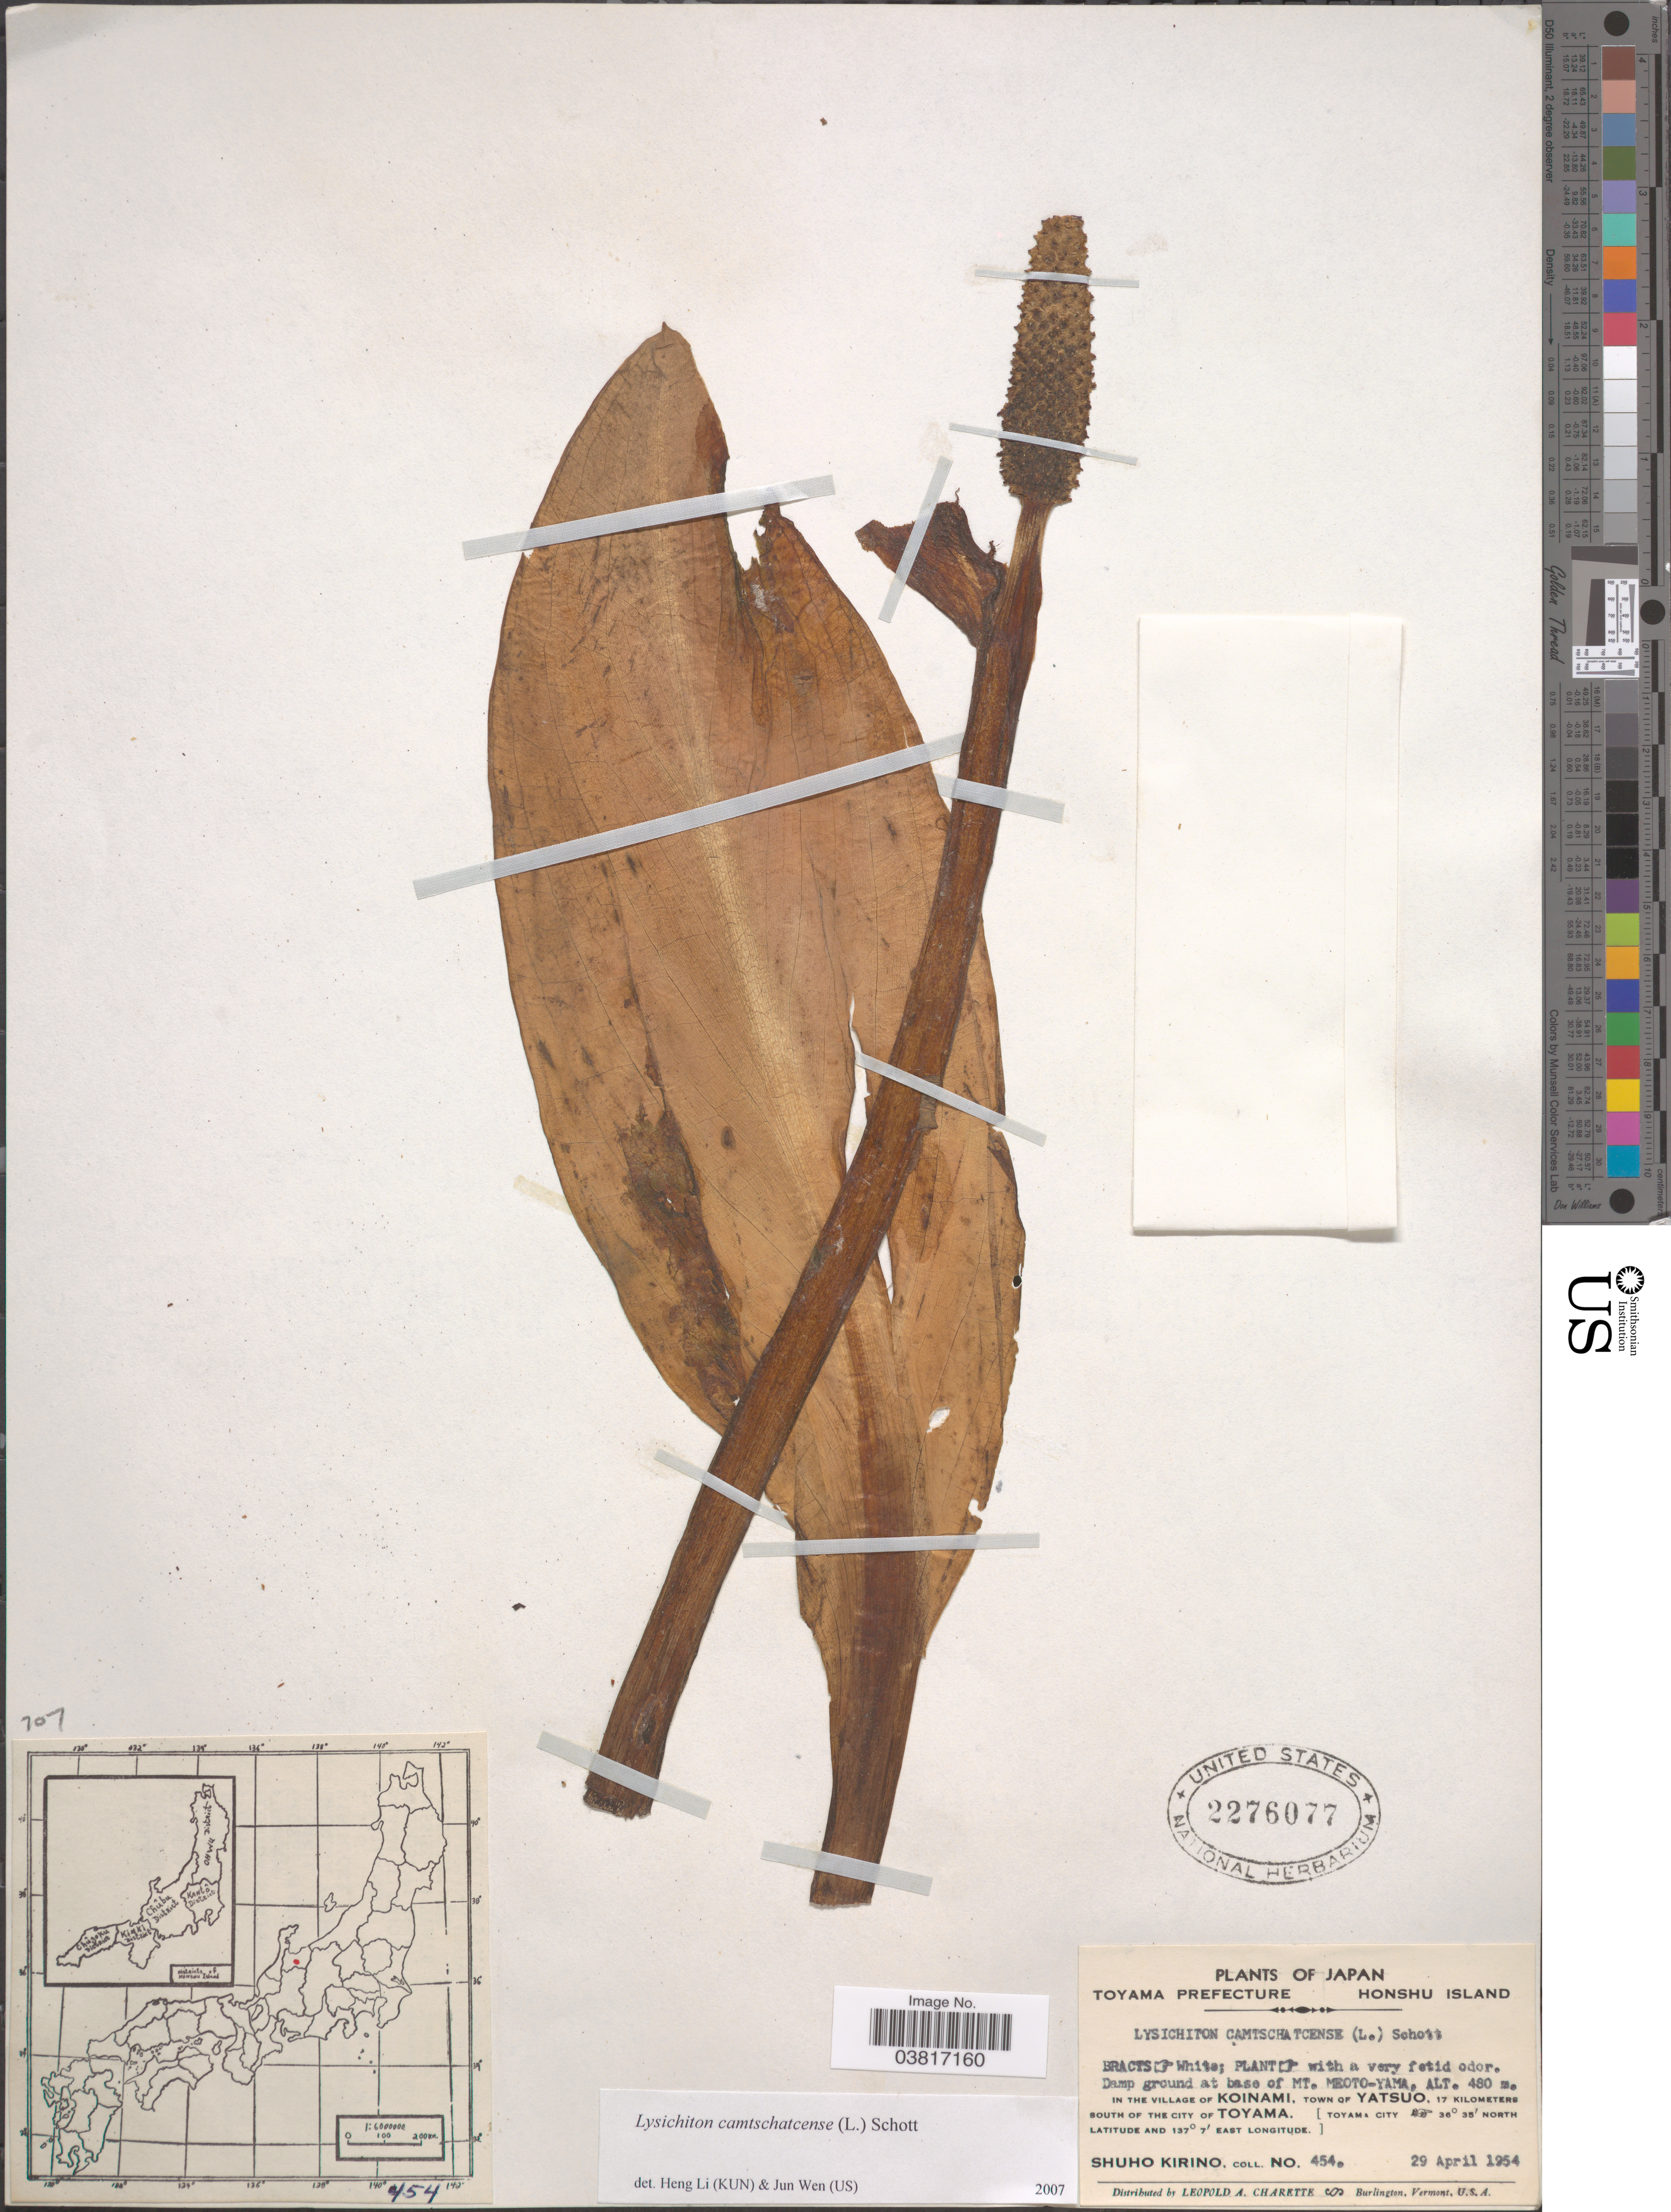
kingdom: Plantae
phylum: Tracheophyta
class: Liliopsida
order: Alismatales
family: Araceae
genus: Lysichiton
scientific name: Lysichiton camtschatcense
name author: (L.) Schott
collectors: S. Kirino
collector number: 454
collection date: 1954-04-29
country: Japan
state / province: Toyama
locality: Toyama Prefecture. Honshu Island. Damp ground at base of Mt. Meoto-Yama. In the villlage of Koinami, town of Yatsuo, 17 kilometers south of the city of Toyama. Toyama City.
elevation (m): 480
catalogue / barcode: US 2276077